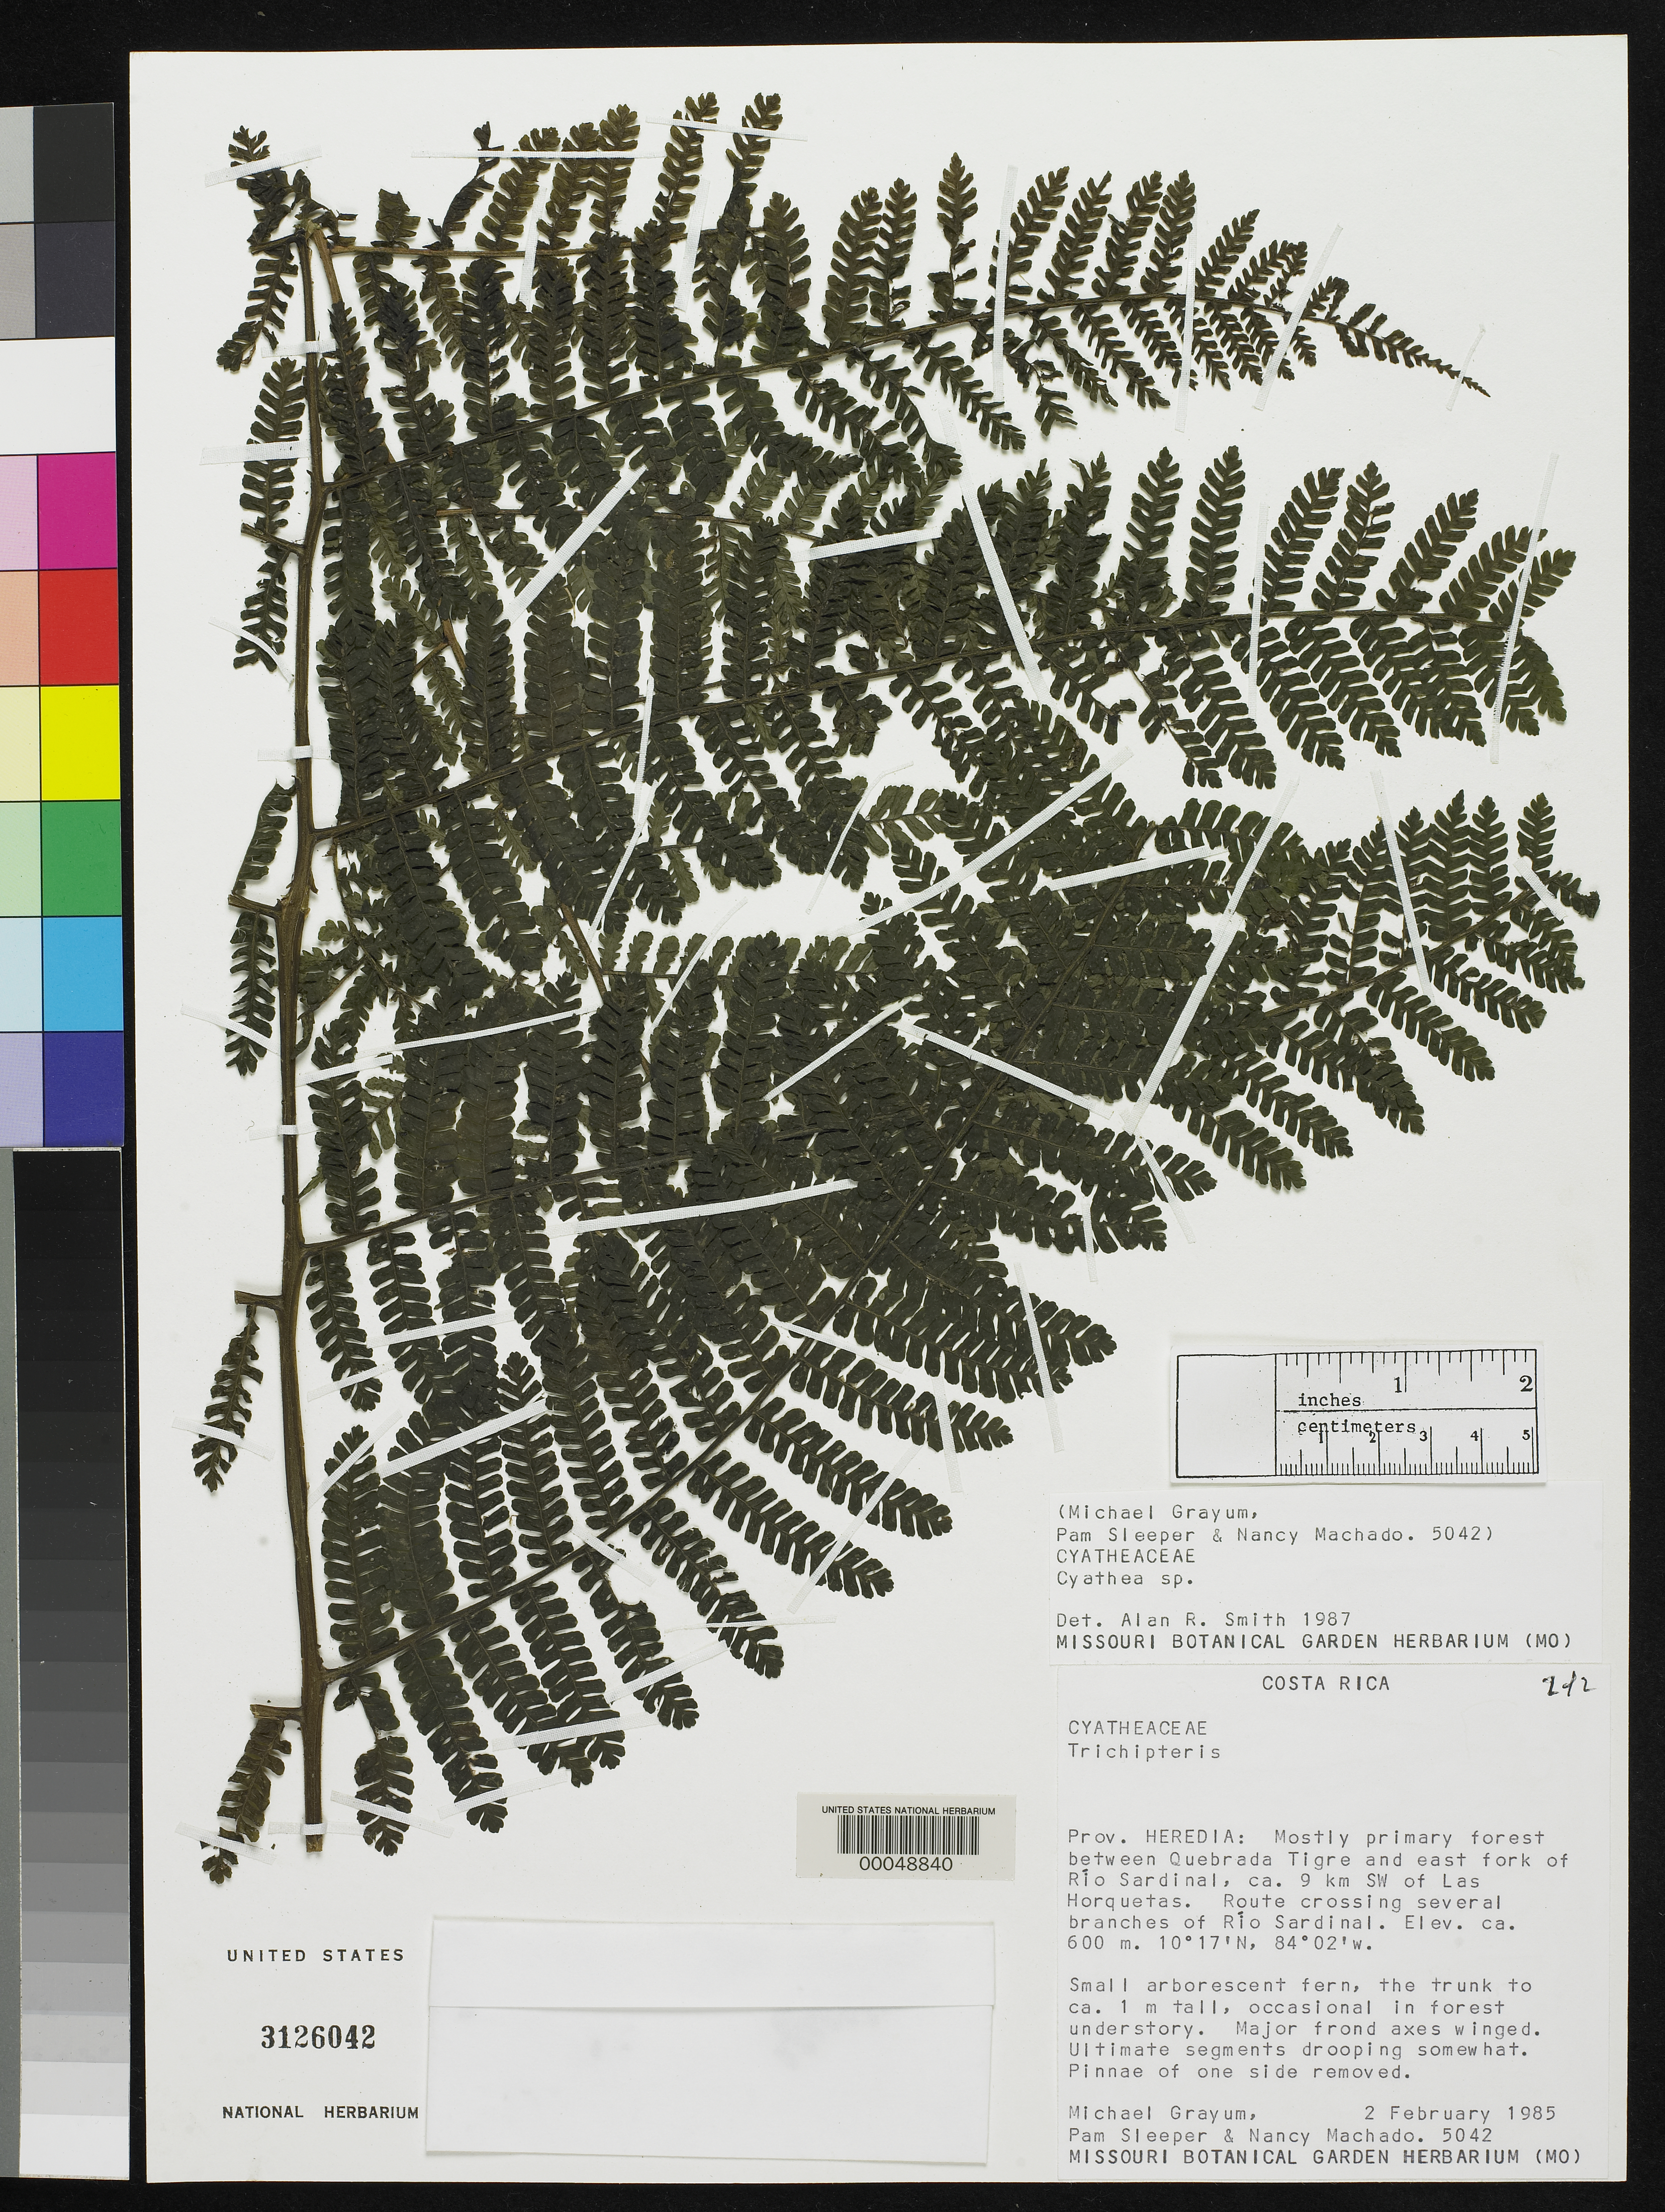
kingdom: Plantae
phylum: Tracheophyta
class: Polypodiopsida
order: Cyatheales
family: Cyatheaceae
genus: Cyathea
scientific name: Cyathea mucilagina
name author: R.C. Moran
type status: Isotype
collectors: M. H. Grayum, P. Sleper & N. Machado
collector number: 5042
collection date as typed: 02 Feb 1985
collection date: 1985-02-02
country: Costa Rica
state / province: Heredia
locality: Between Quebrada Tigre & E fork of Rio Sardinal, ca. 9 km SW of Las Horquetas.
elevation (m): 600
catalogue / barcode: US 3126042